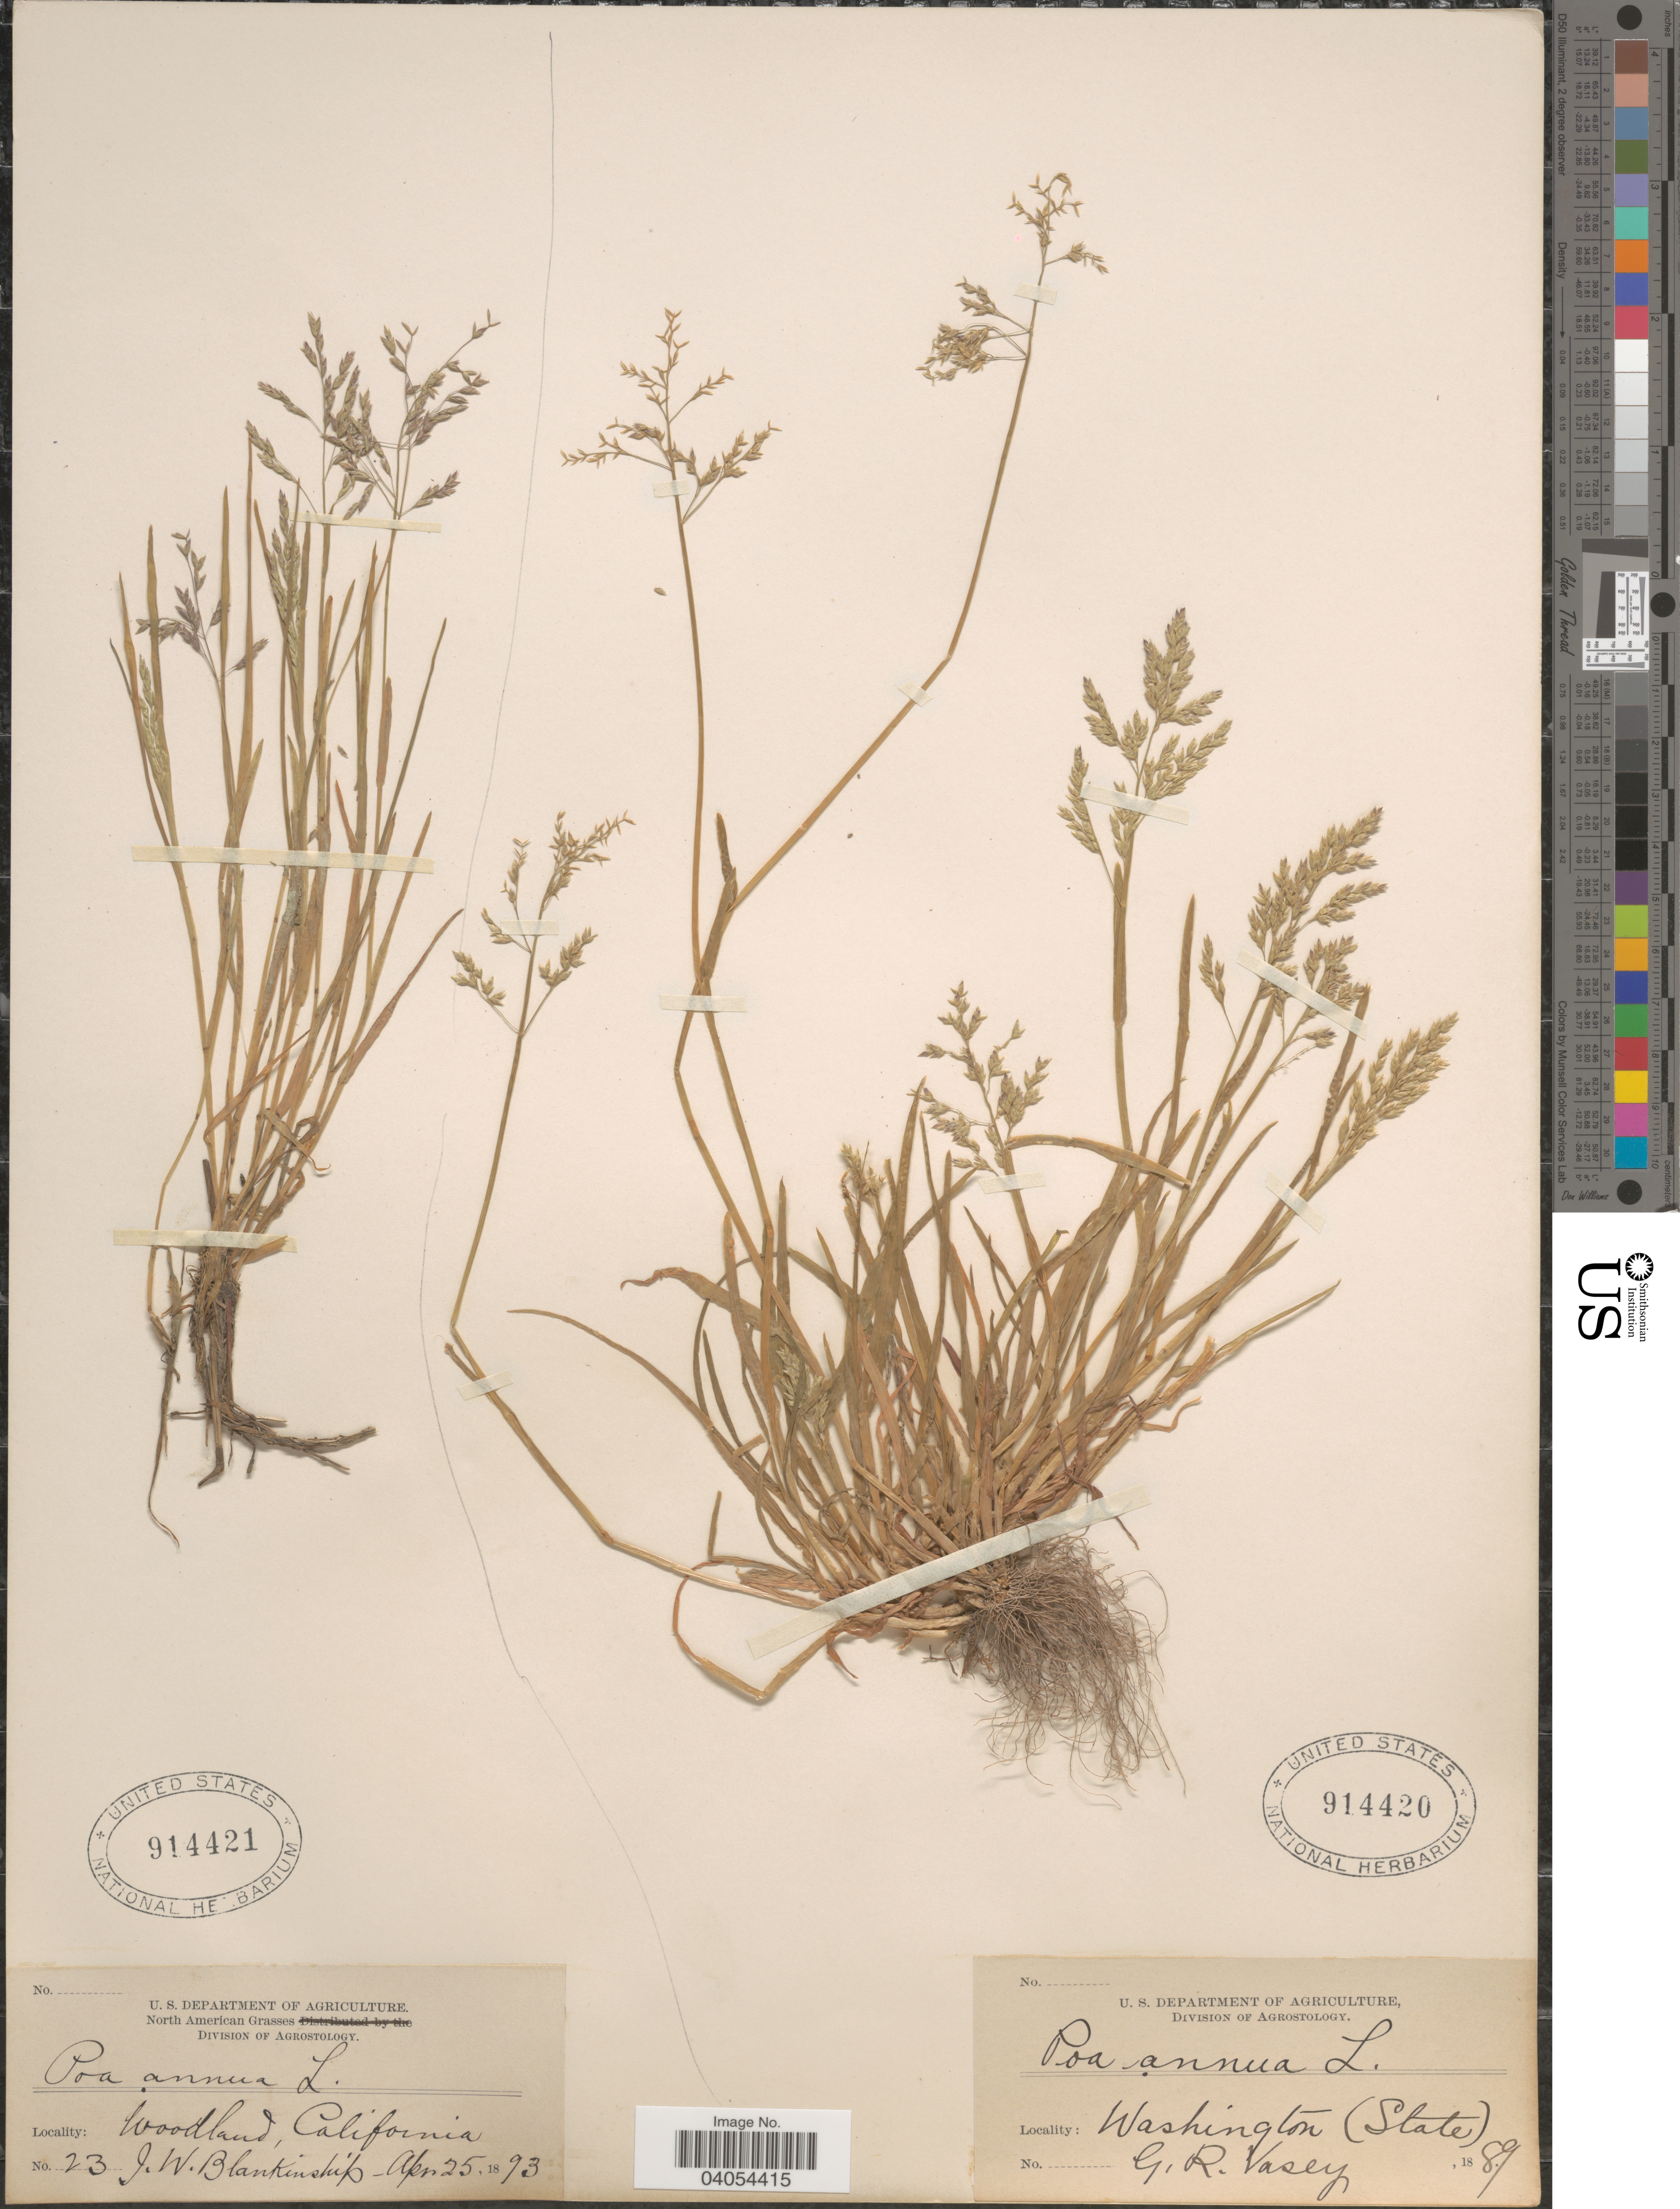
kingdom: Plantae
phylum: Tracheophyta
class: Liliopsida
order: Poales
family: Poaceae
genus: Poa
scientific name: Poa annua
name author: L.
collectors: G. R. Vasey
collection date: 1889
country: United States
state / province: Washington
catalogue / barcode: US 914420-2